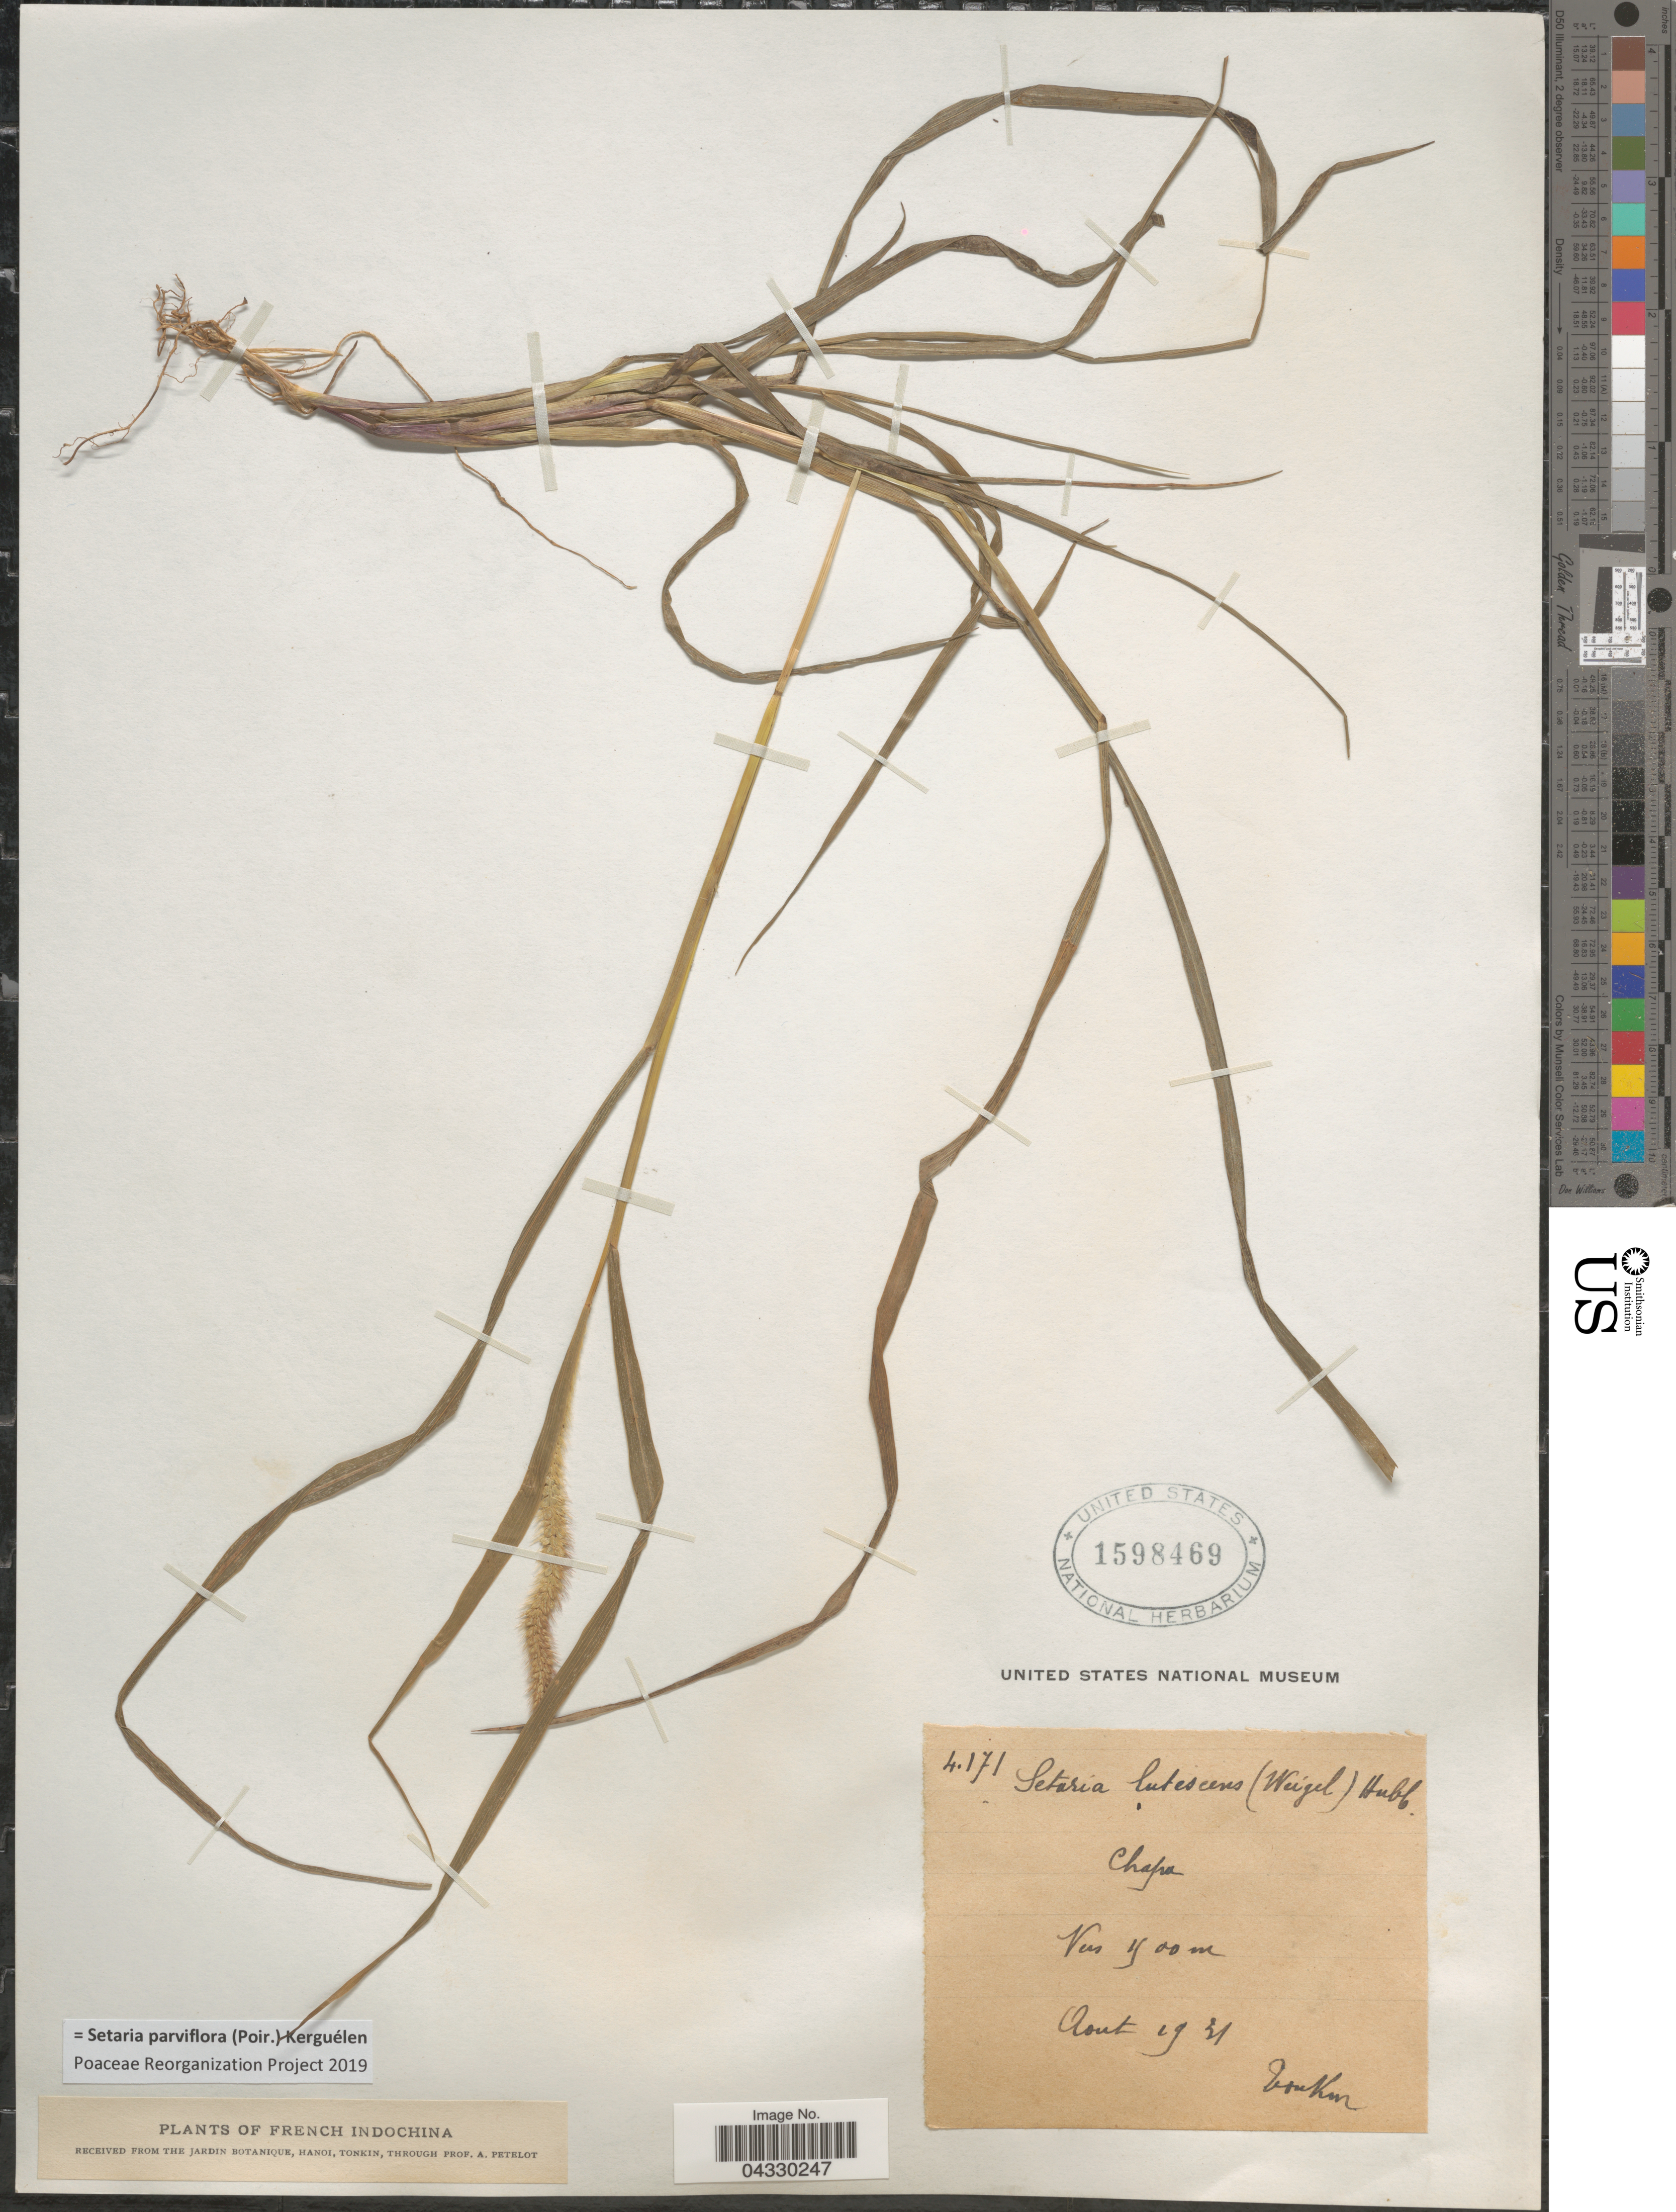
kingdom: Plantae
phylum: Tracheophyta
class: Liliopsida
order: Poales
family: Poaceae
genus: Setaria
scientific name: Setaria parviflora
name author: (Poir.) Kerguélen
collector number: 4171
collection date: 1931-08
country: Vietnam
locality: Frech Indochina. Chapa. Tonkin.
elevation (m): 1500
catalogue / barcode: US 1598469